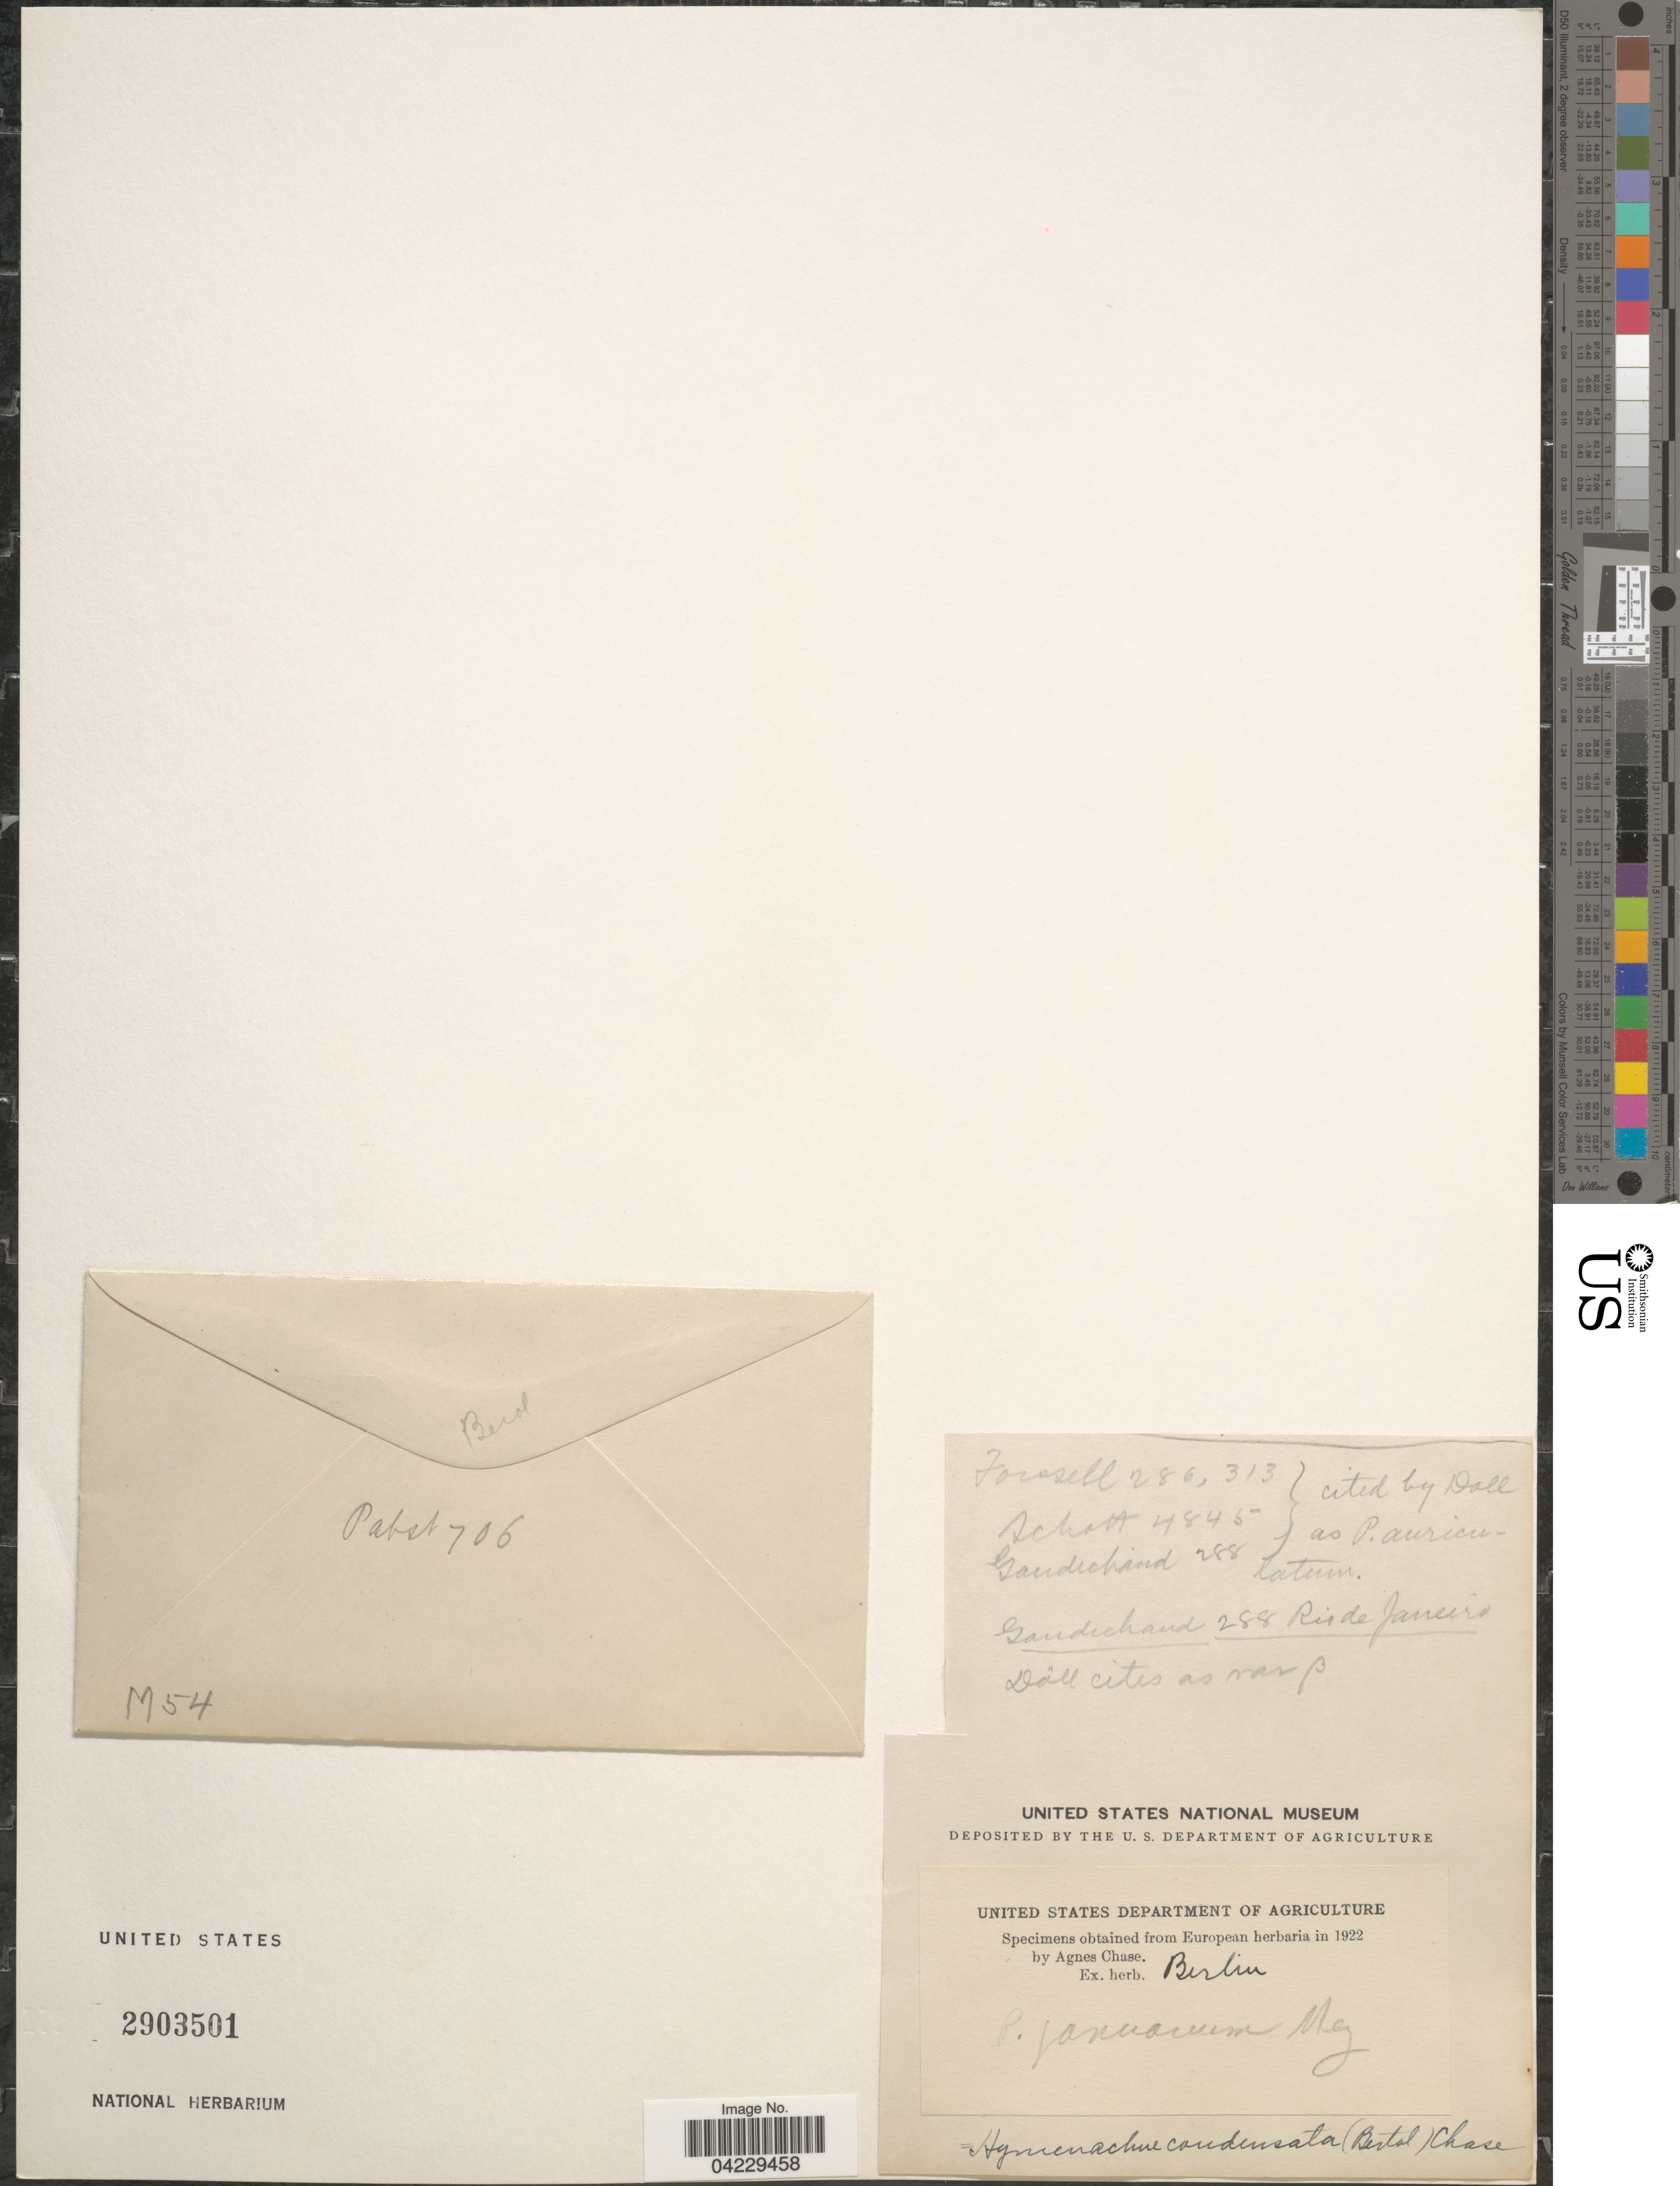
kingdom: Plantae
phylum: Tracheophyta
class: Liliopsida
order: Poales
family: Poaceae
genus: Hymenachne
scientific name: Hymenachne condensata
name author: (Bertol.) Chase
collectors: Pabst, --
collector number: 706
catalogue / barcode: US 2903501